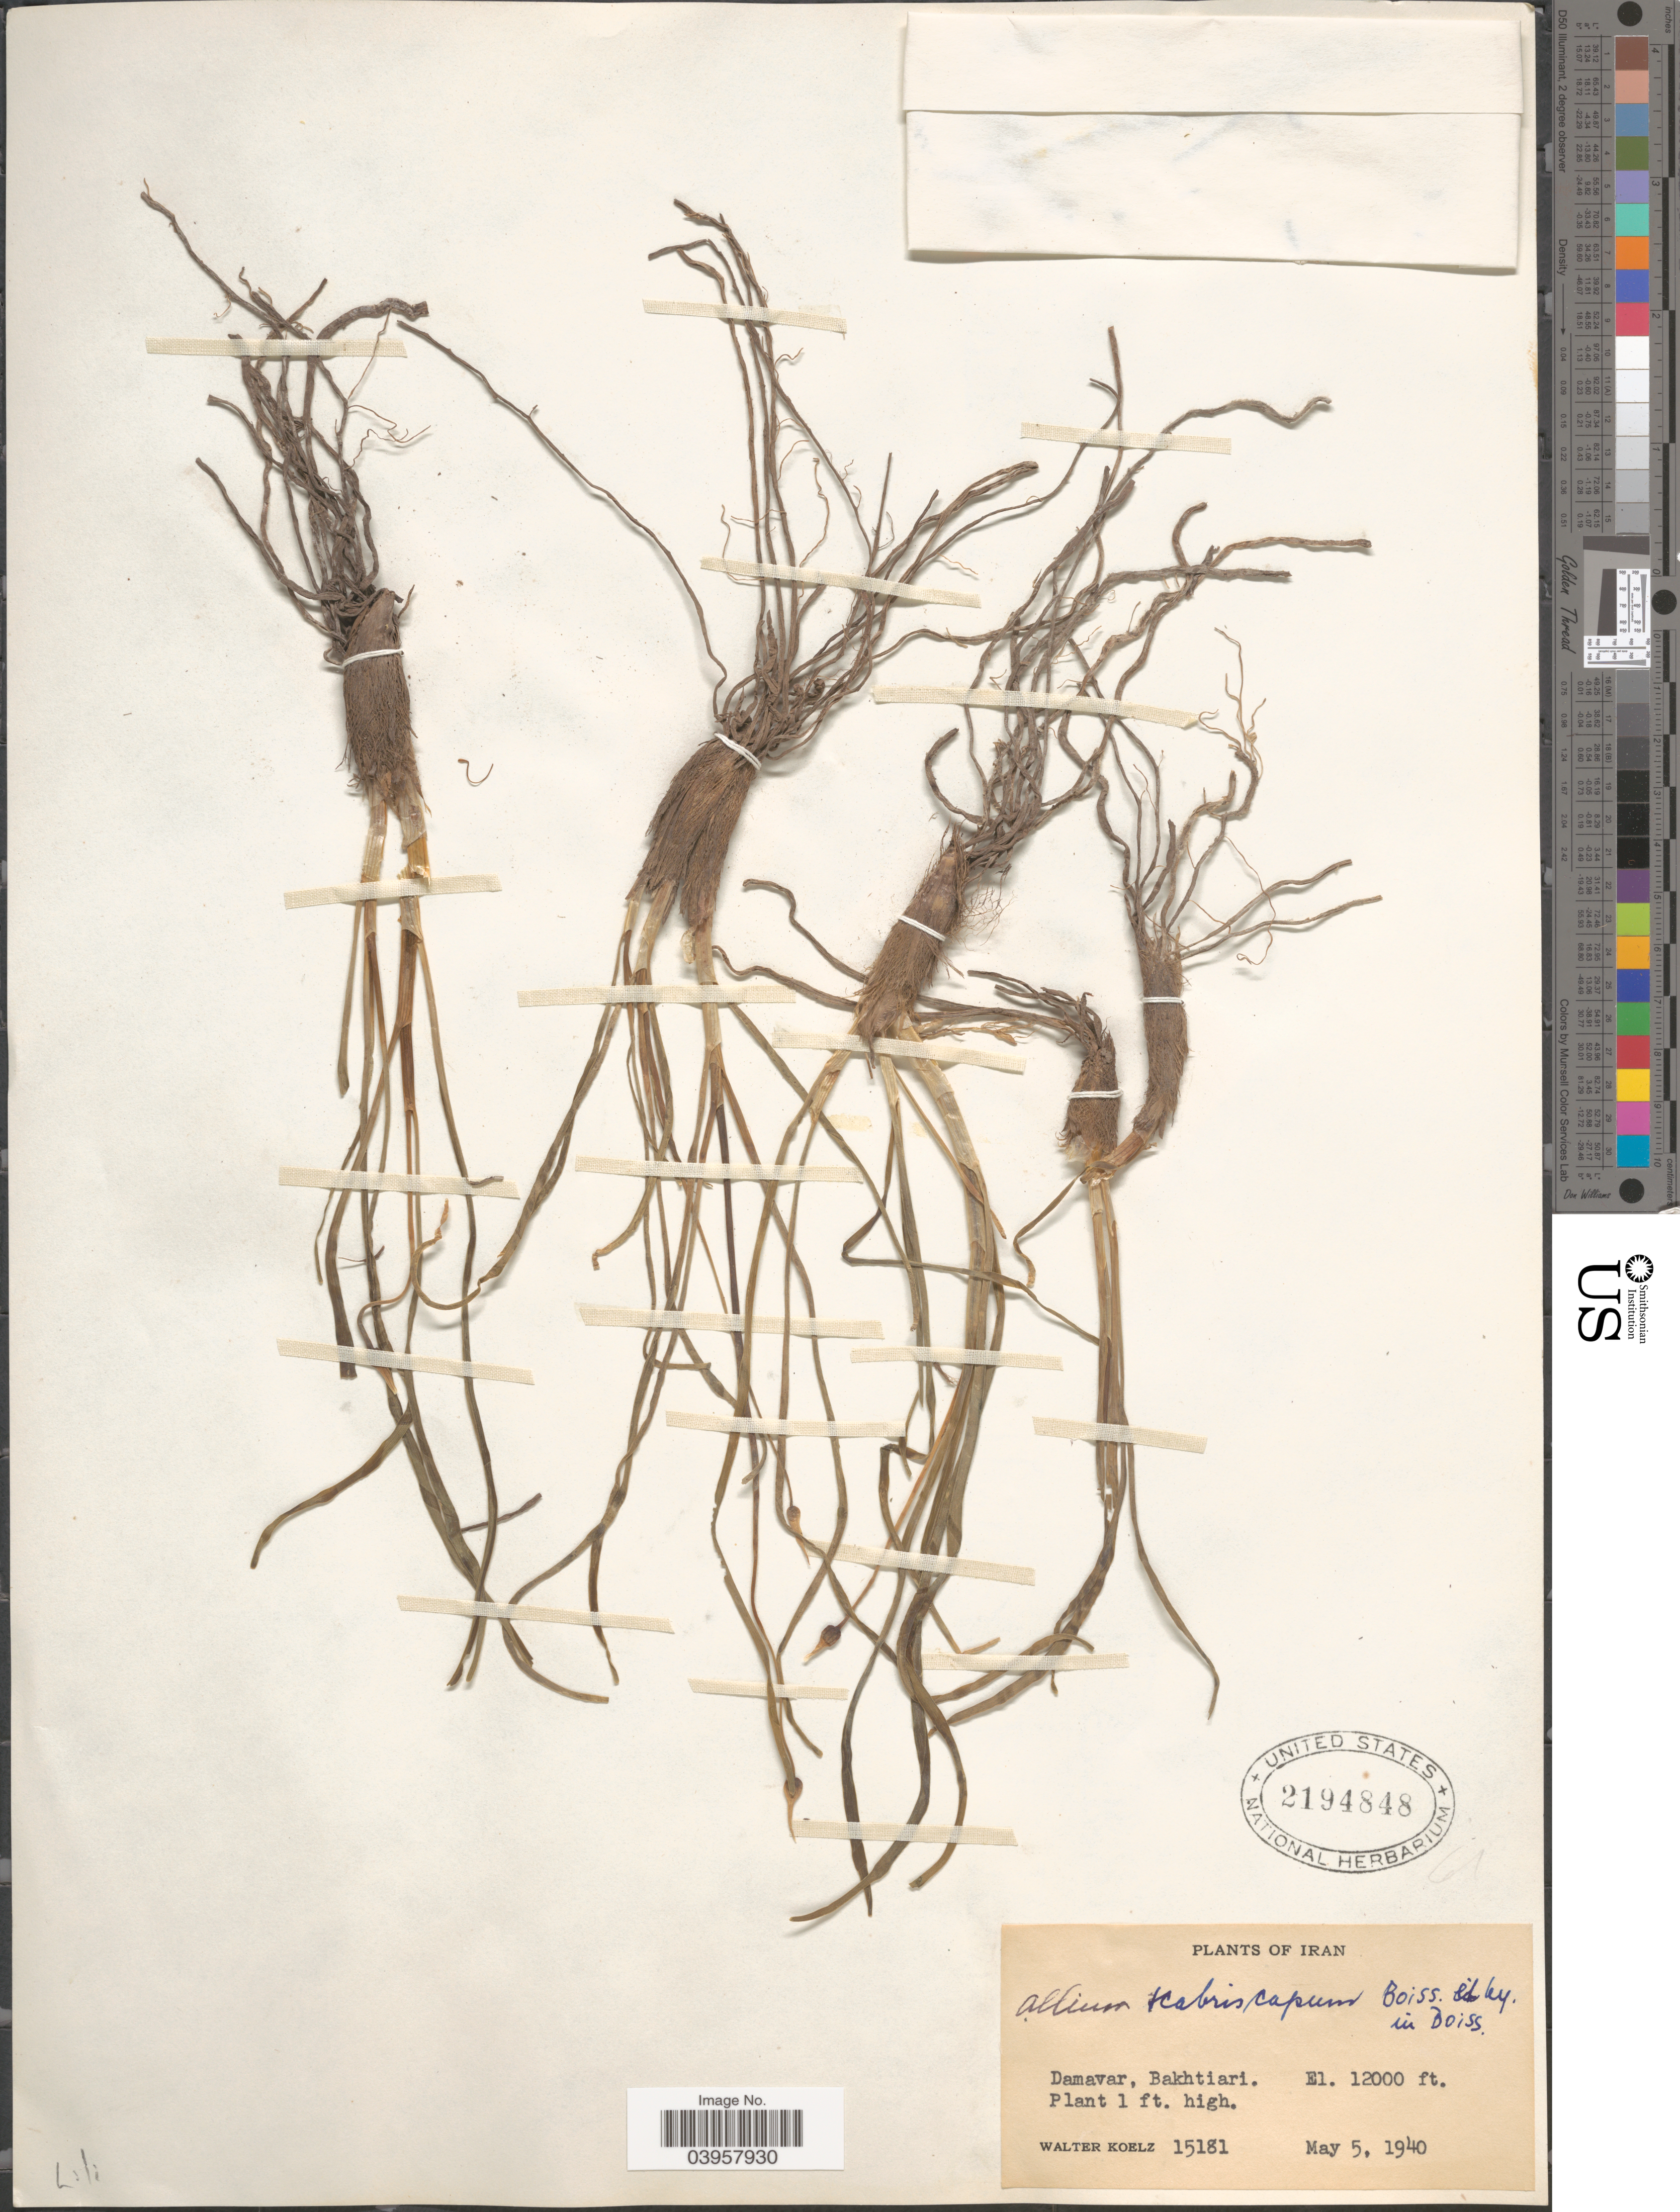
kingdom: Plantae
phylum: Tracheophyta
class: Liliopsida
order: Asparagales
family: Amaryllidaceae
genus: Allium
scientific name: Allium scabriscapum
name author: Boiss.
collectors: W. N. Koelz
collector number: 15181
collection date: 1940-05-05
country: Iran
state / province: Chahar Mahaal and Bakhtiari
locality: Damavar, Bakhtiari.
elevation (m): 3658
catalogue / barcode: US 2194848